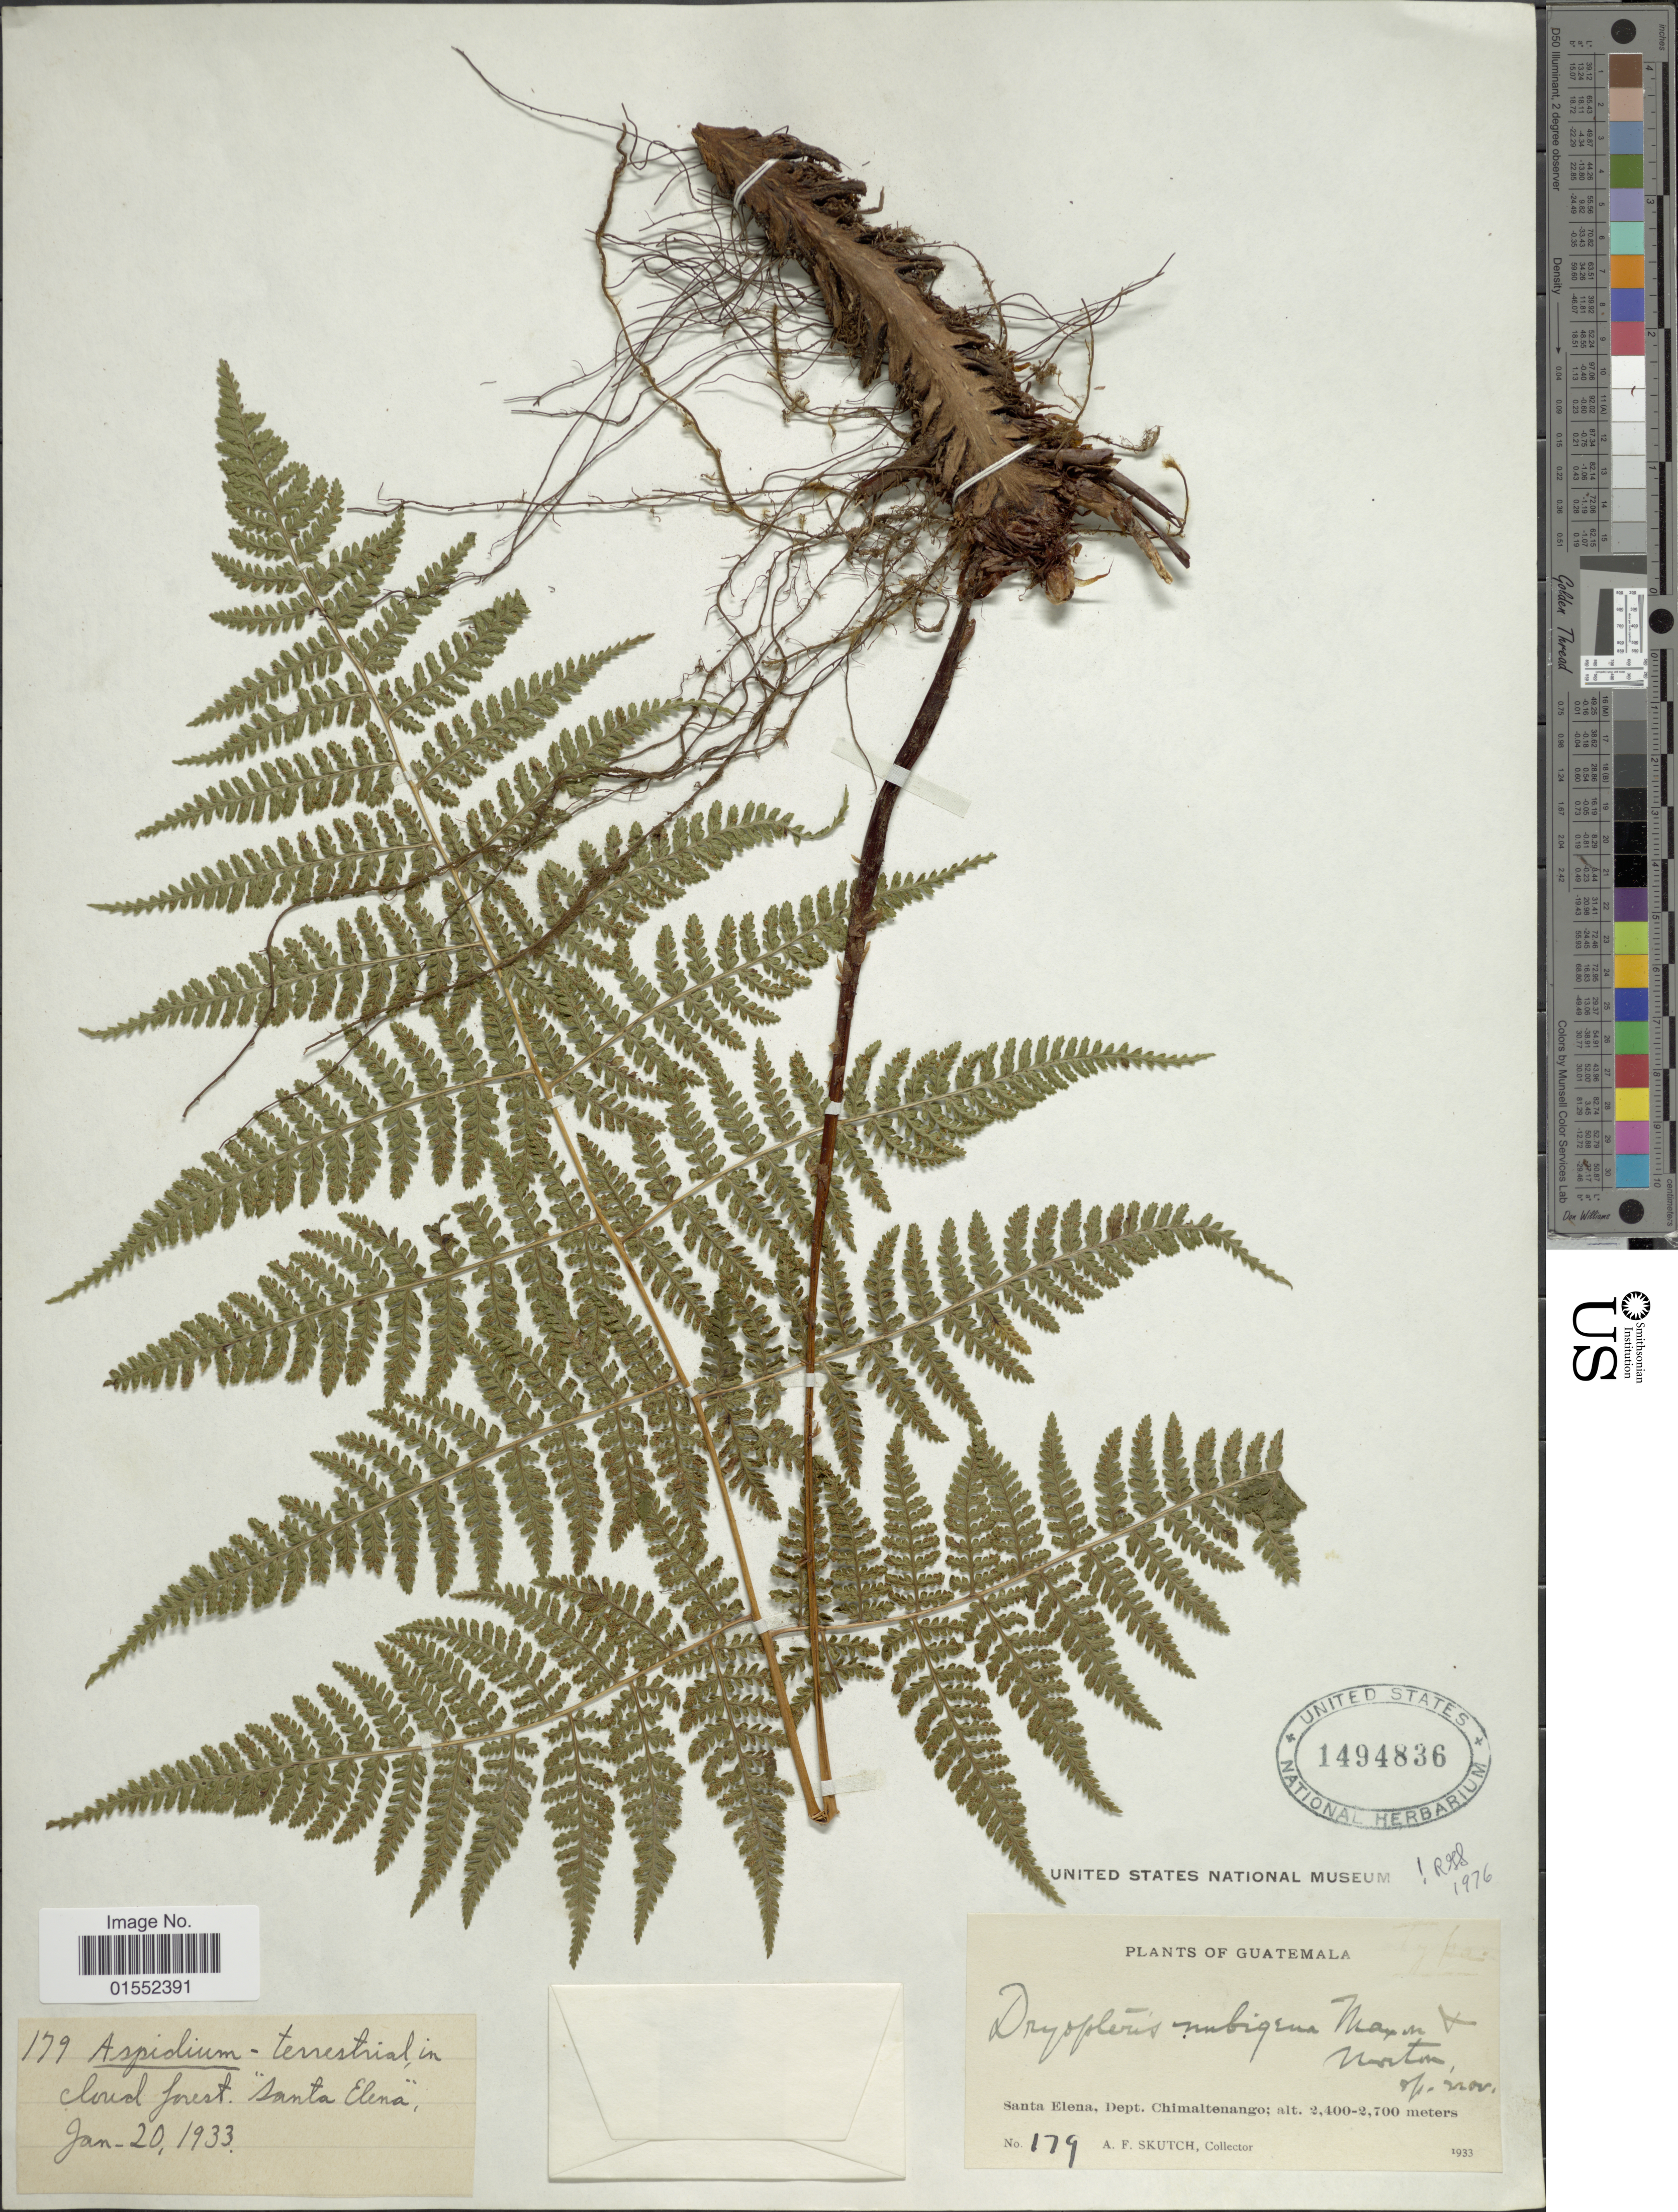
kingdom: Plantae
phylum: Tracheophyta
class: Polypodiopsida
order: Polypodiales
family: Dryopteridaceae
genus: Dryopteris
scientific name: Dryopteris nubigena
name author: Maxon & C.V. Morton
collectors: A. F. Skutch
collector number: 179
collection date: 1933-01-20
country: Guatemala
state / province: Chimaltenango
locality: Santa Elena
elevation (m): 2400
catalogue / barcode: US 1494836